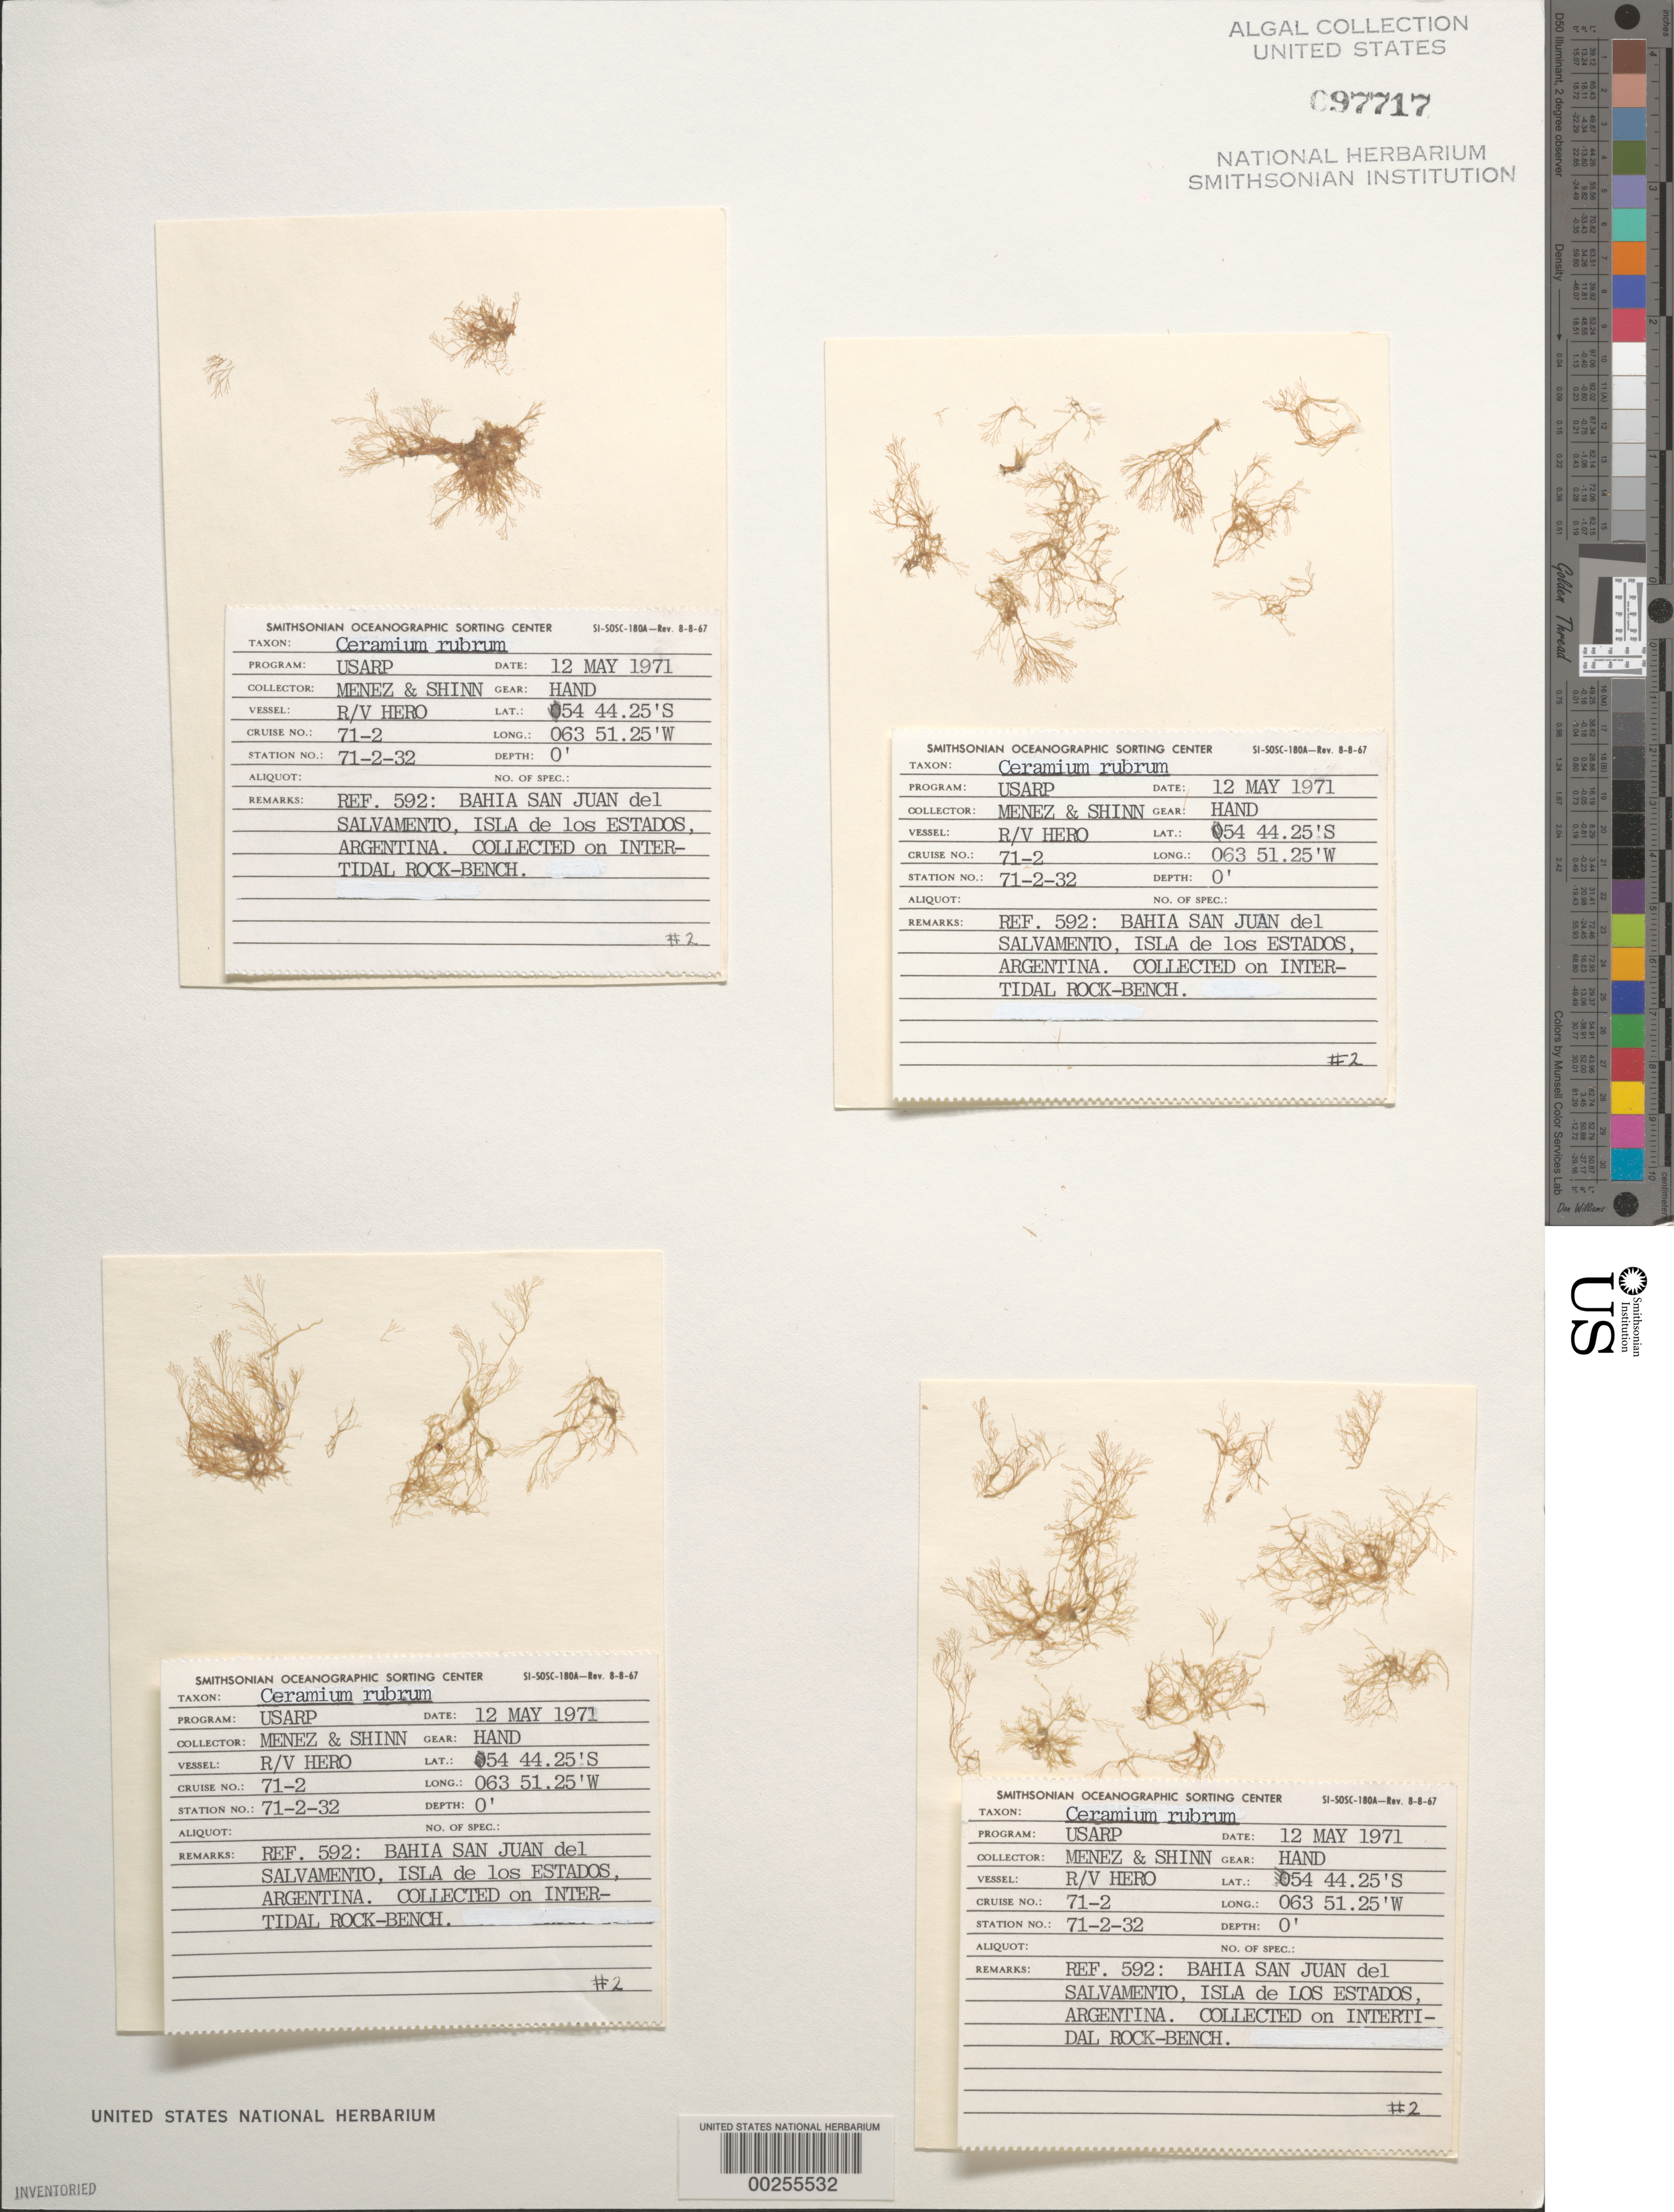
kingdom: Plantae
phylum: Rhodophyta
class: Florideophyceae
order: Ceramiales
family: Ceramiaceae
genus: Ceramium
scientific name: Ceramium rubrum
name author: C. Agardh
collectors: Meñez & -. Shinn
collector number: Station 71-2-32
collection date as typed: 12 May 1971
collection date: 1971-05-12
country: Argentina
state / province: Tierra del Fuego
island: Isla de los Estados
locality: Bahia San Juan del Salvamento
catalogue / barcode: US 97717